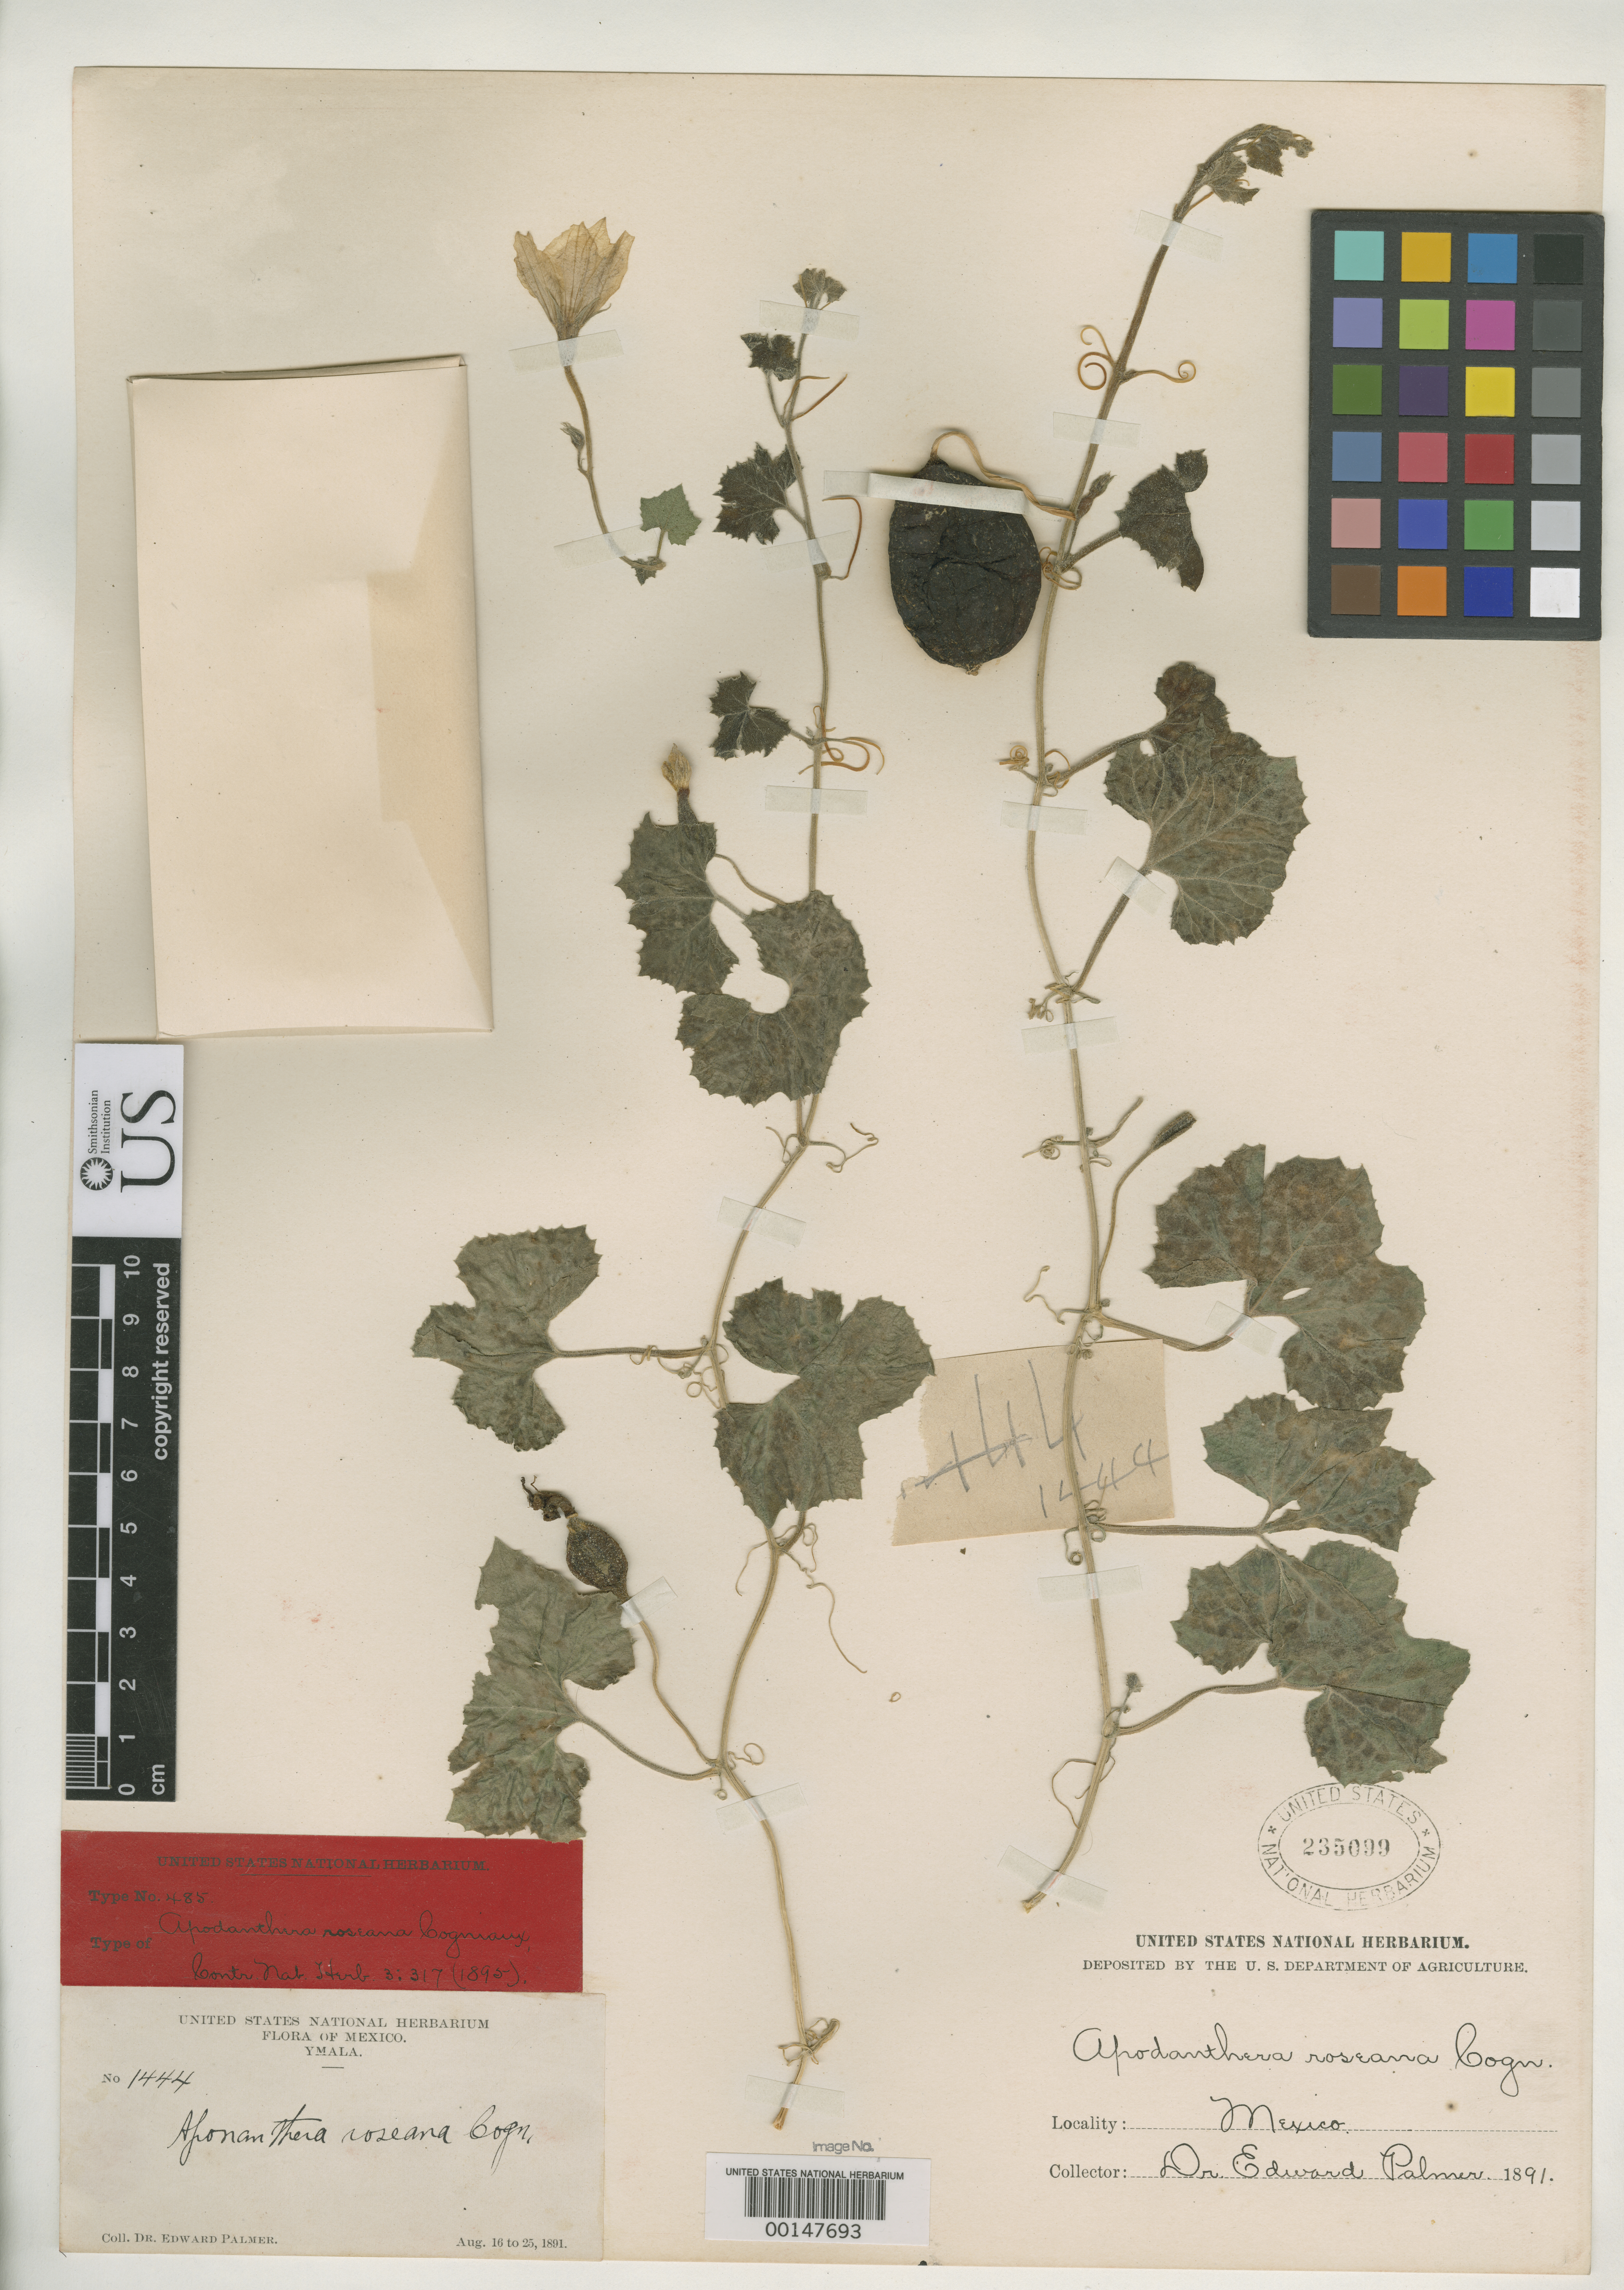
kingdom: Plantae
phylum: Tracheophyta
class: Magnoliopsida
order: Cucurbitales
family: Cucurbitaceae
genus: Apodanthera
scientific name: Apodanthera roseana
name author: Cogn. in Rose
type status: Type Collection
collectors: E. Palmer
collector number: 1444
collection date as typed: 16 Aug 1891 to 25 Aug 1891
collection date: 1891-08-16/1891-08-25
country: Mexico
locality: Ymala.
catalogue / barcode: US 235099